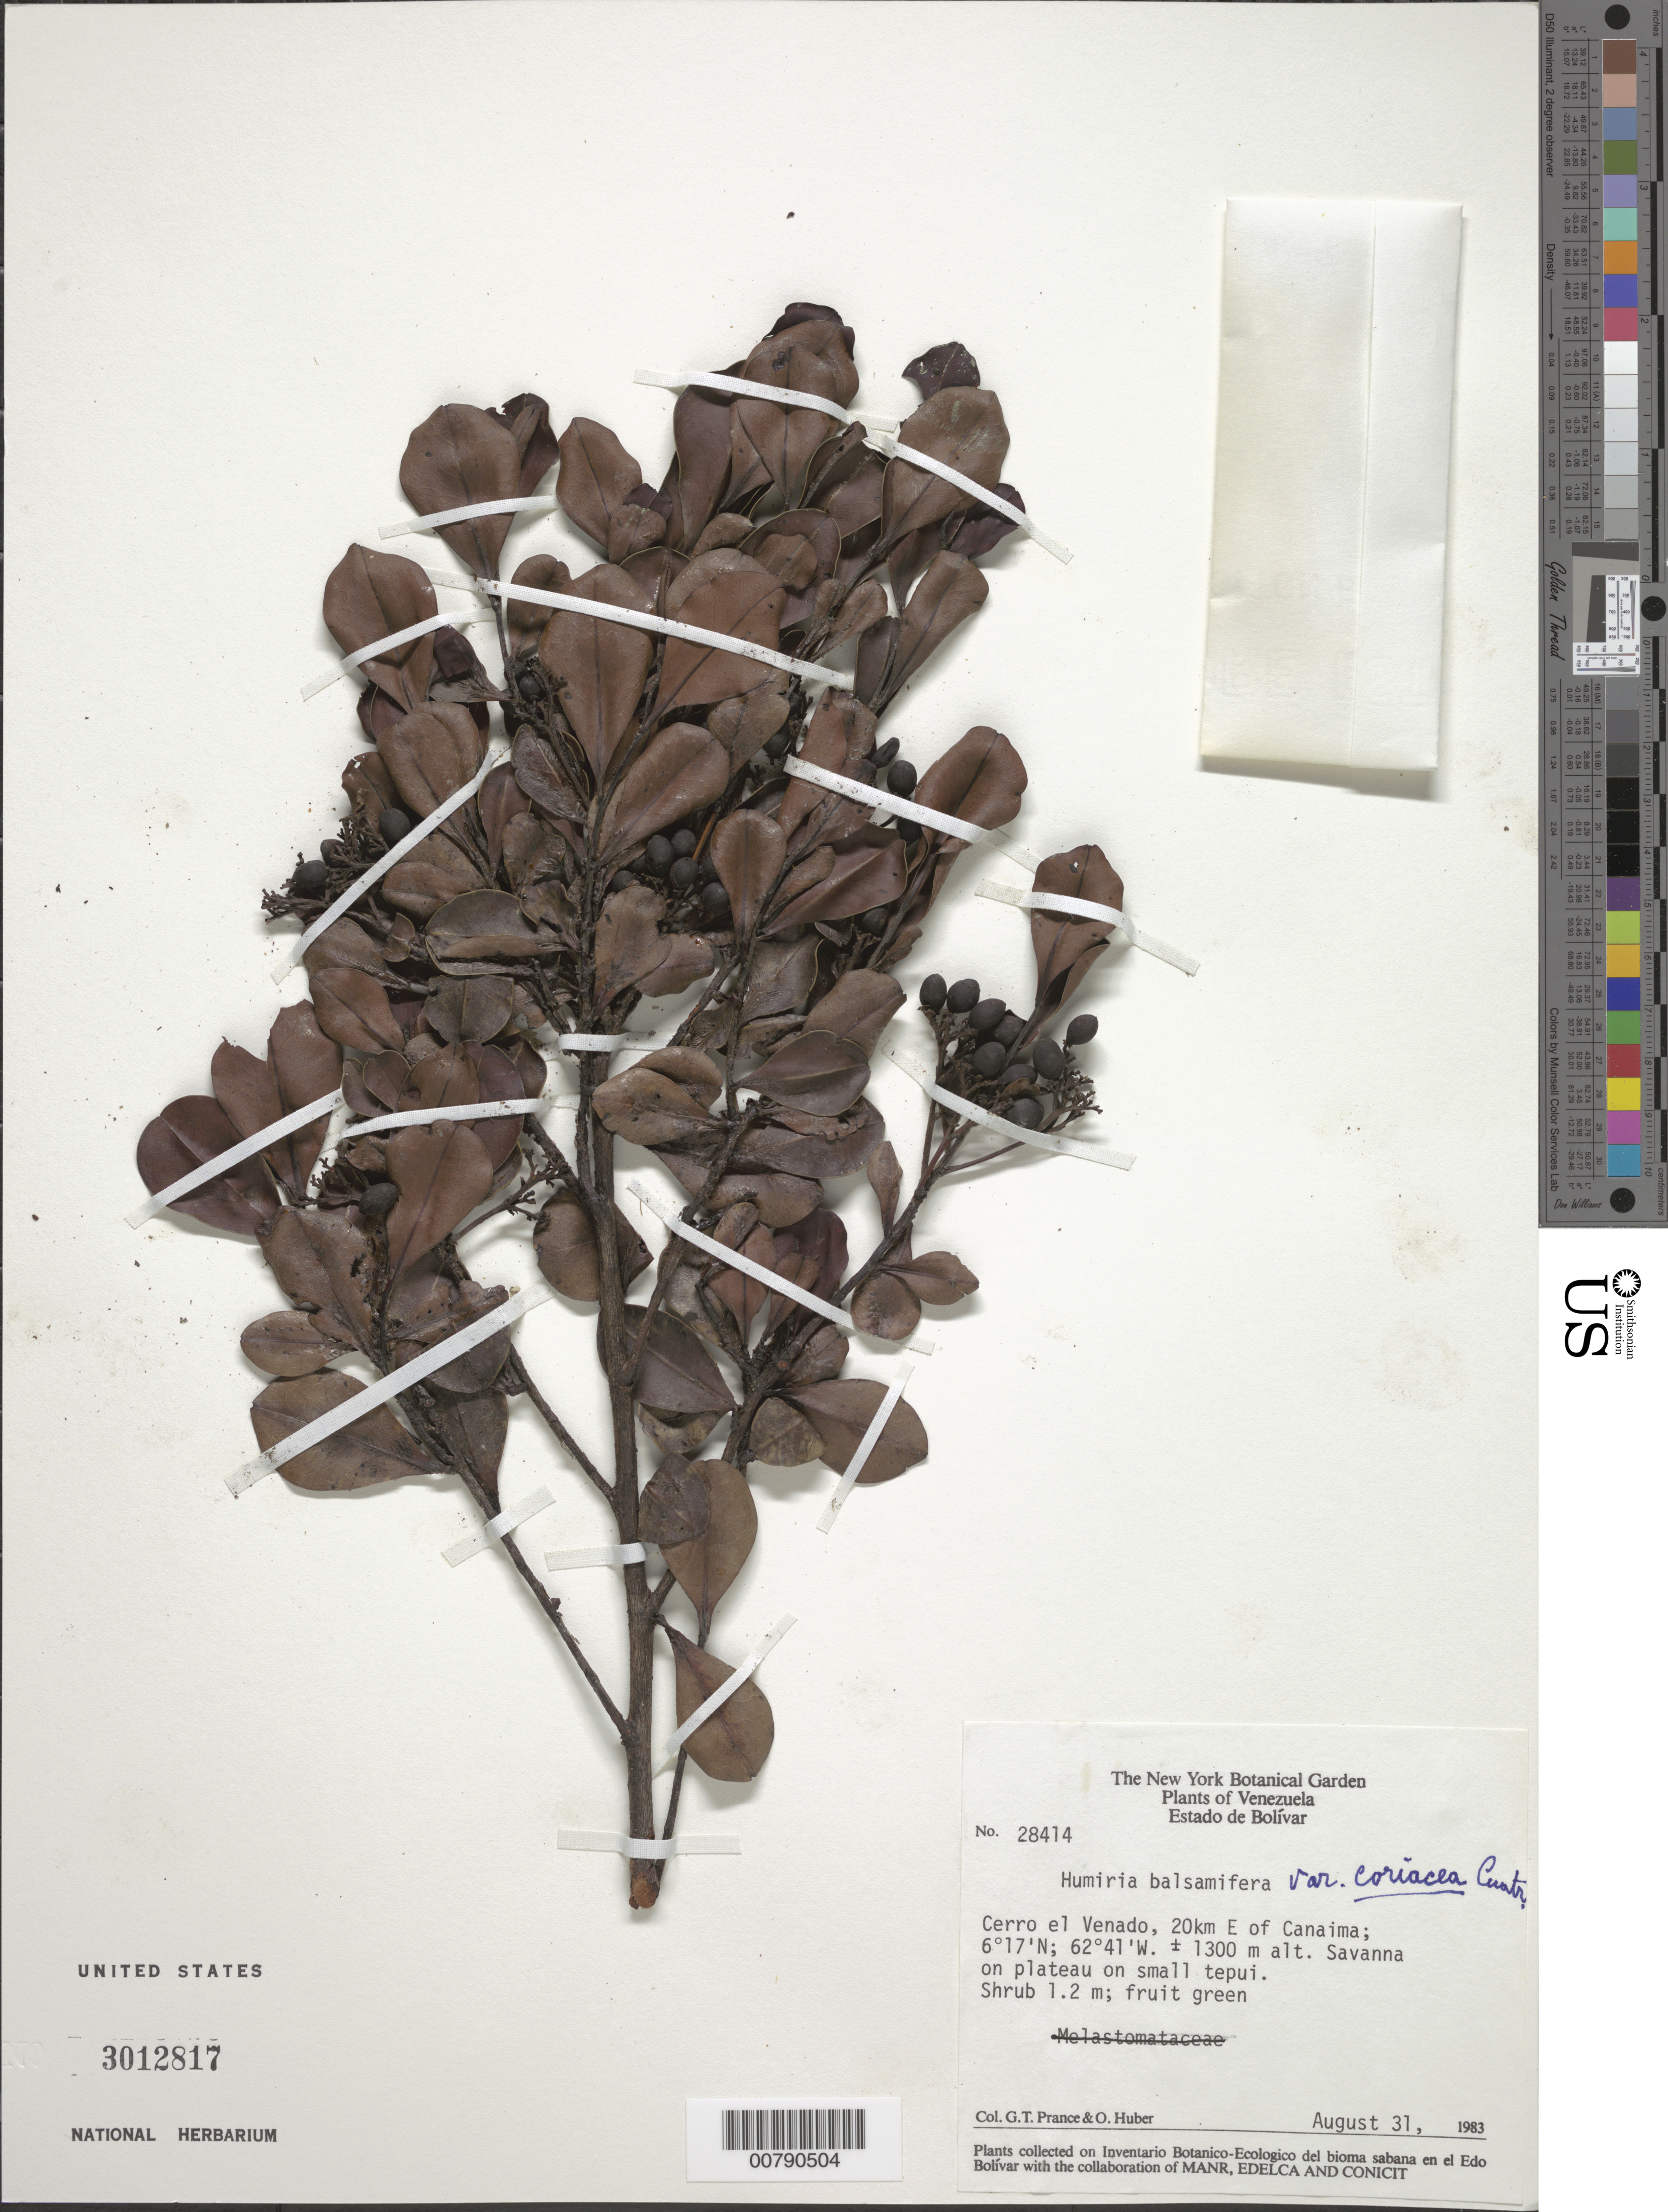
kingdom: Plantae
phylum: Tracheophyta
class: Magnoliopsida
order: Malpighiales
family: Humiriaceae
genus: Humiria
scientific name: Humiria balsamifera var. coriacea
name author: Cuatrec.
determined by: Cuatrecasas, J.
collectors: G. T. Prance & O. Huber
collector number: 28414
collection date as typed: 31-Aug-83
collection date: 1983-08-31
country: Venezuela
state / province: Bolívar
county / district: Piar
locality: Cerro el Venado, 20 km E of Canaima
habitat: Savanna on plateau on small tepui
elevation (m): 1300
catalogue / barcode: US 3012817